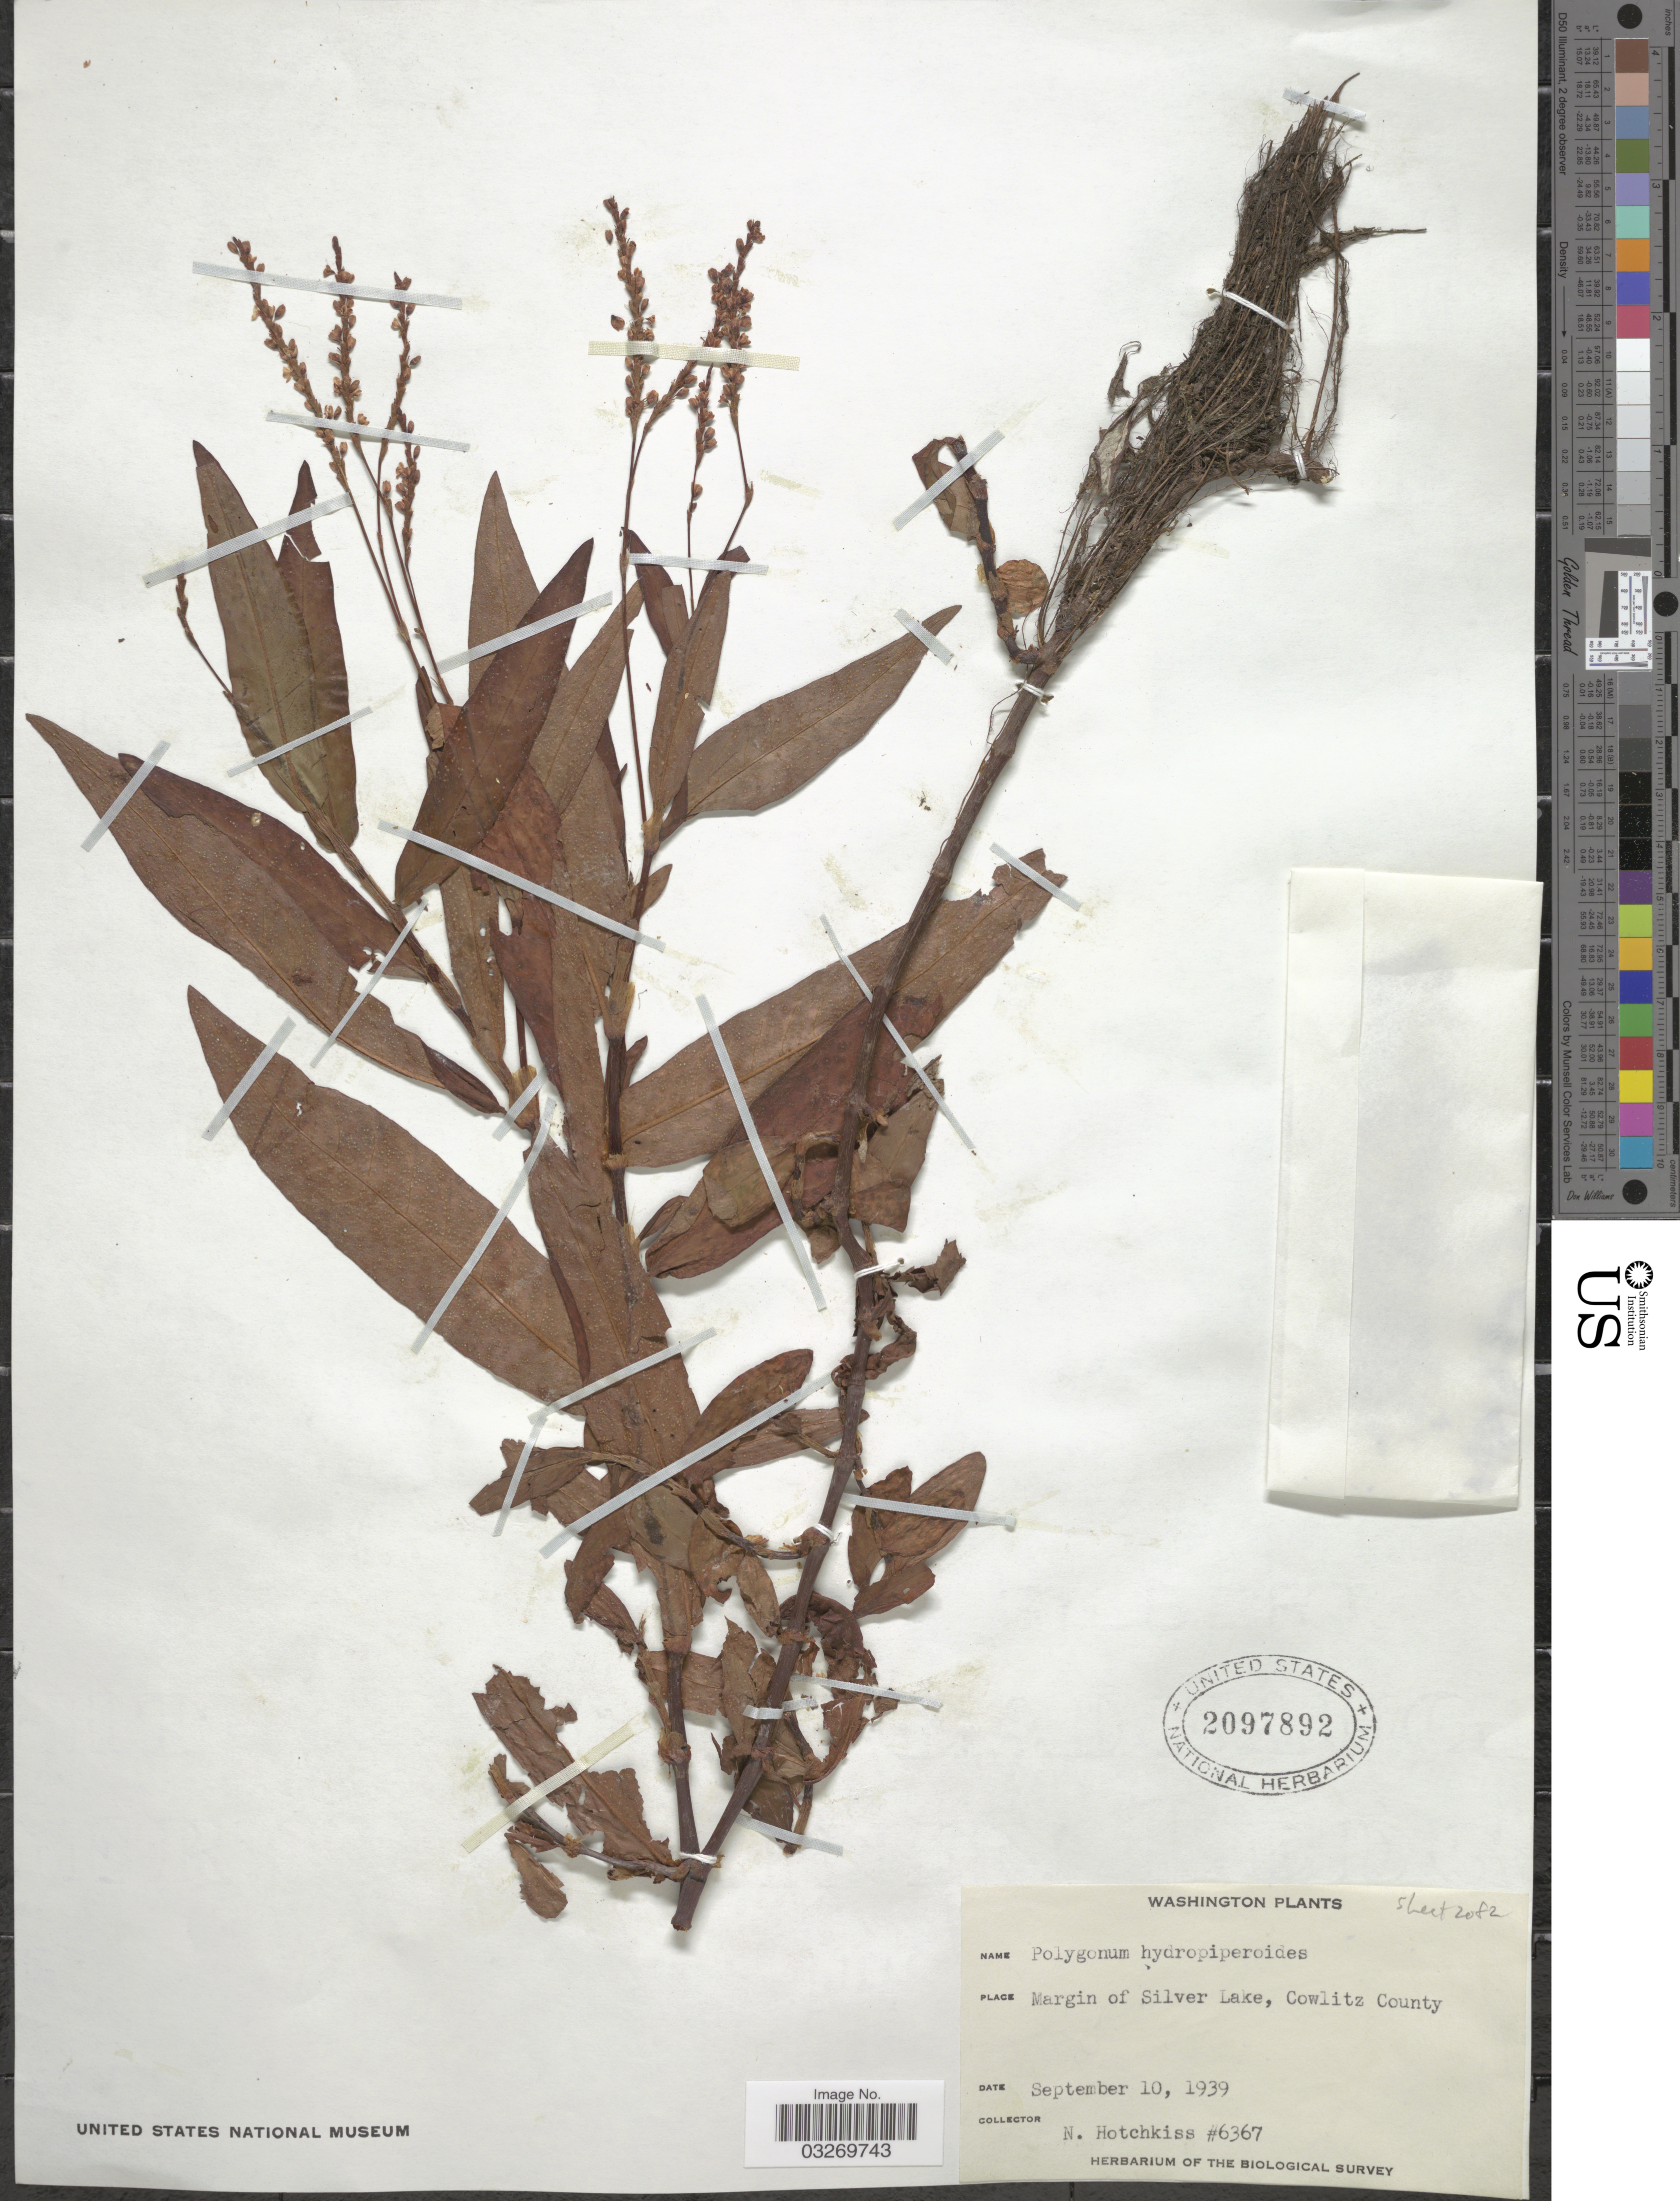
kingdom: Plantae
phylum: Tracheophyta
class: Magnoliopsida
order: Caryophyllales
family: Polygonaceae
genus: Persicaria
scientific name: Persicaria hydropiperoides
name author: (Michx.) Small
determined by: Atha, D. E.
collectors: N. Hotchkiss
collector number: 6367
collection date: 1939-09-10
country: United States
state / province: Washington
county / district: Cowlitz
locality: Margin of Silver Lake, Cowlitz County.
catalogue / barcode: US 2097892